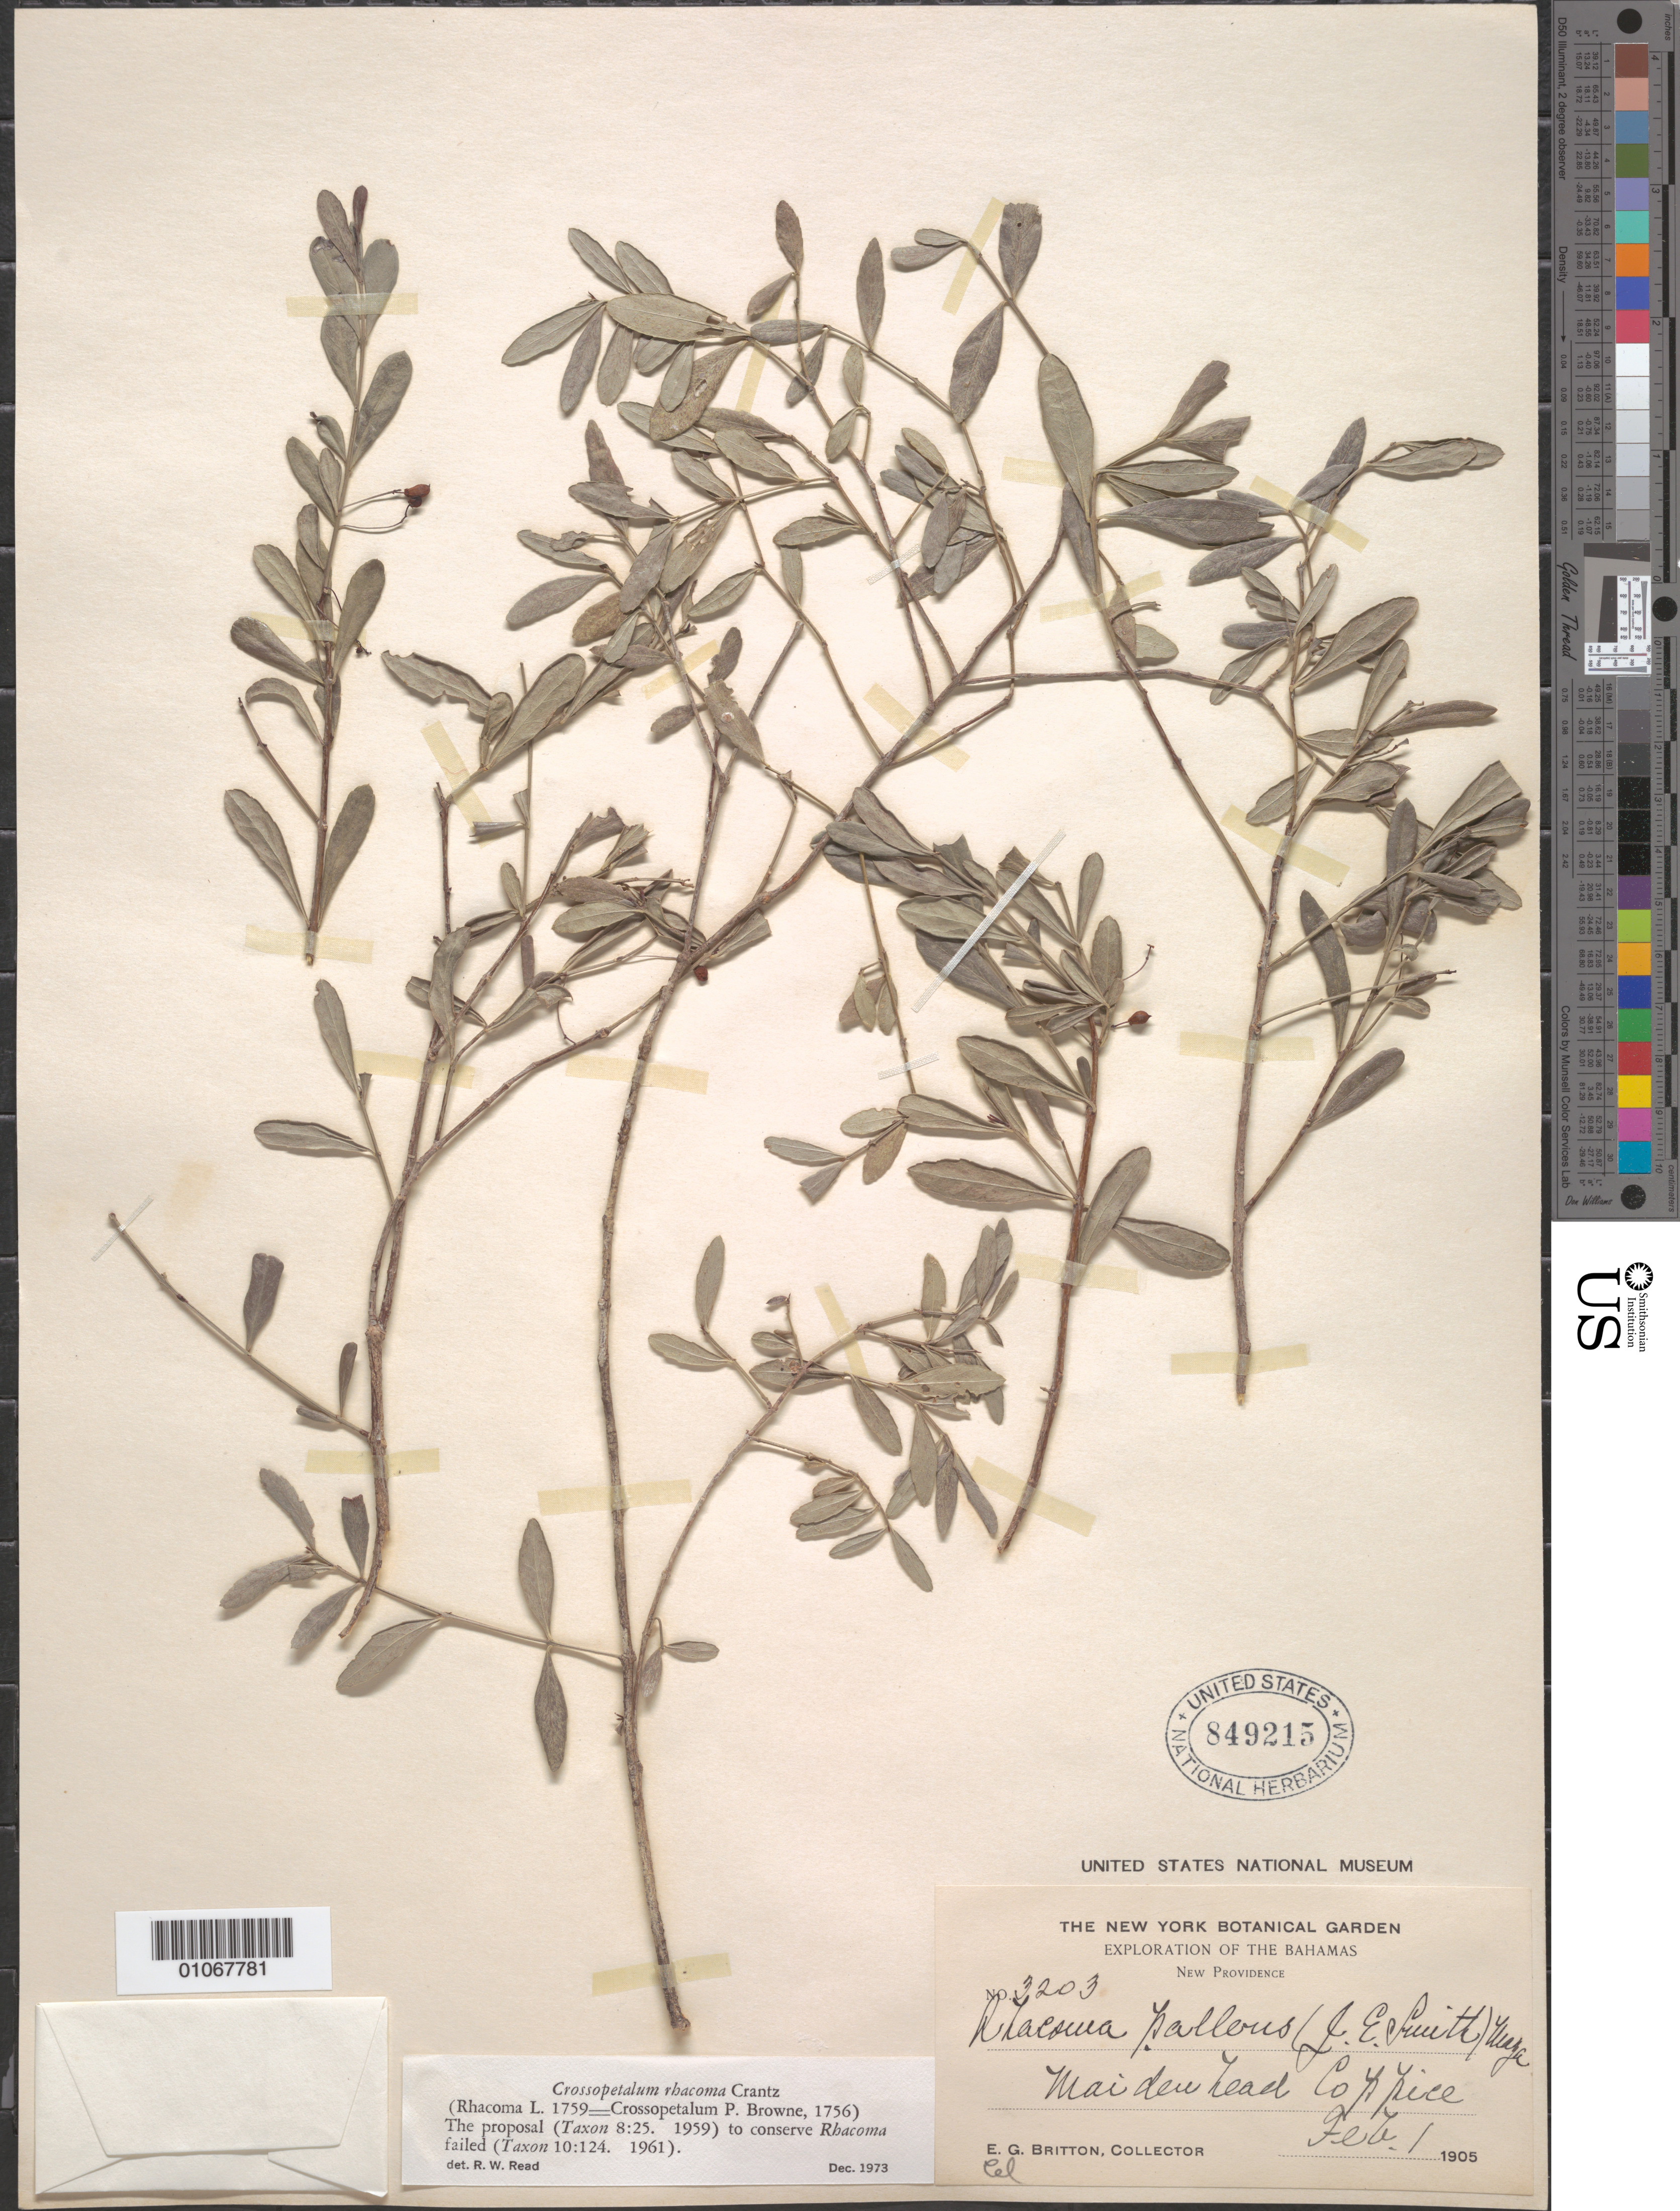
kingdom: Plantae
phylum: Tracheophyta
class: Magnoliopsida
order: Celastrales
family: Celastraceae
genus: Crossopetalum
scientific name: Crossopetalum rhacoma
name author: Crantz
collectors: E. G. Britton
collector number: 3203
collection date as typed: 01 Feb 1905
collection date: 1905-02-01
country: Bahamas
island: New Providence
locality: Maiden head coppice.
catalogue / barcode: US 849215